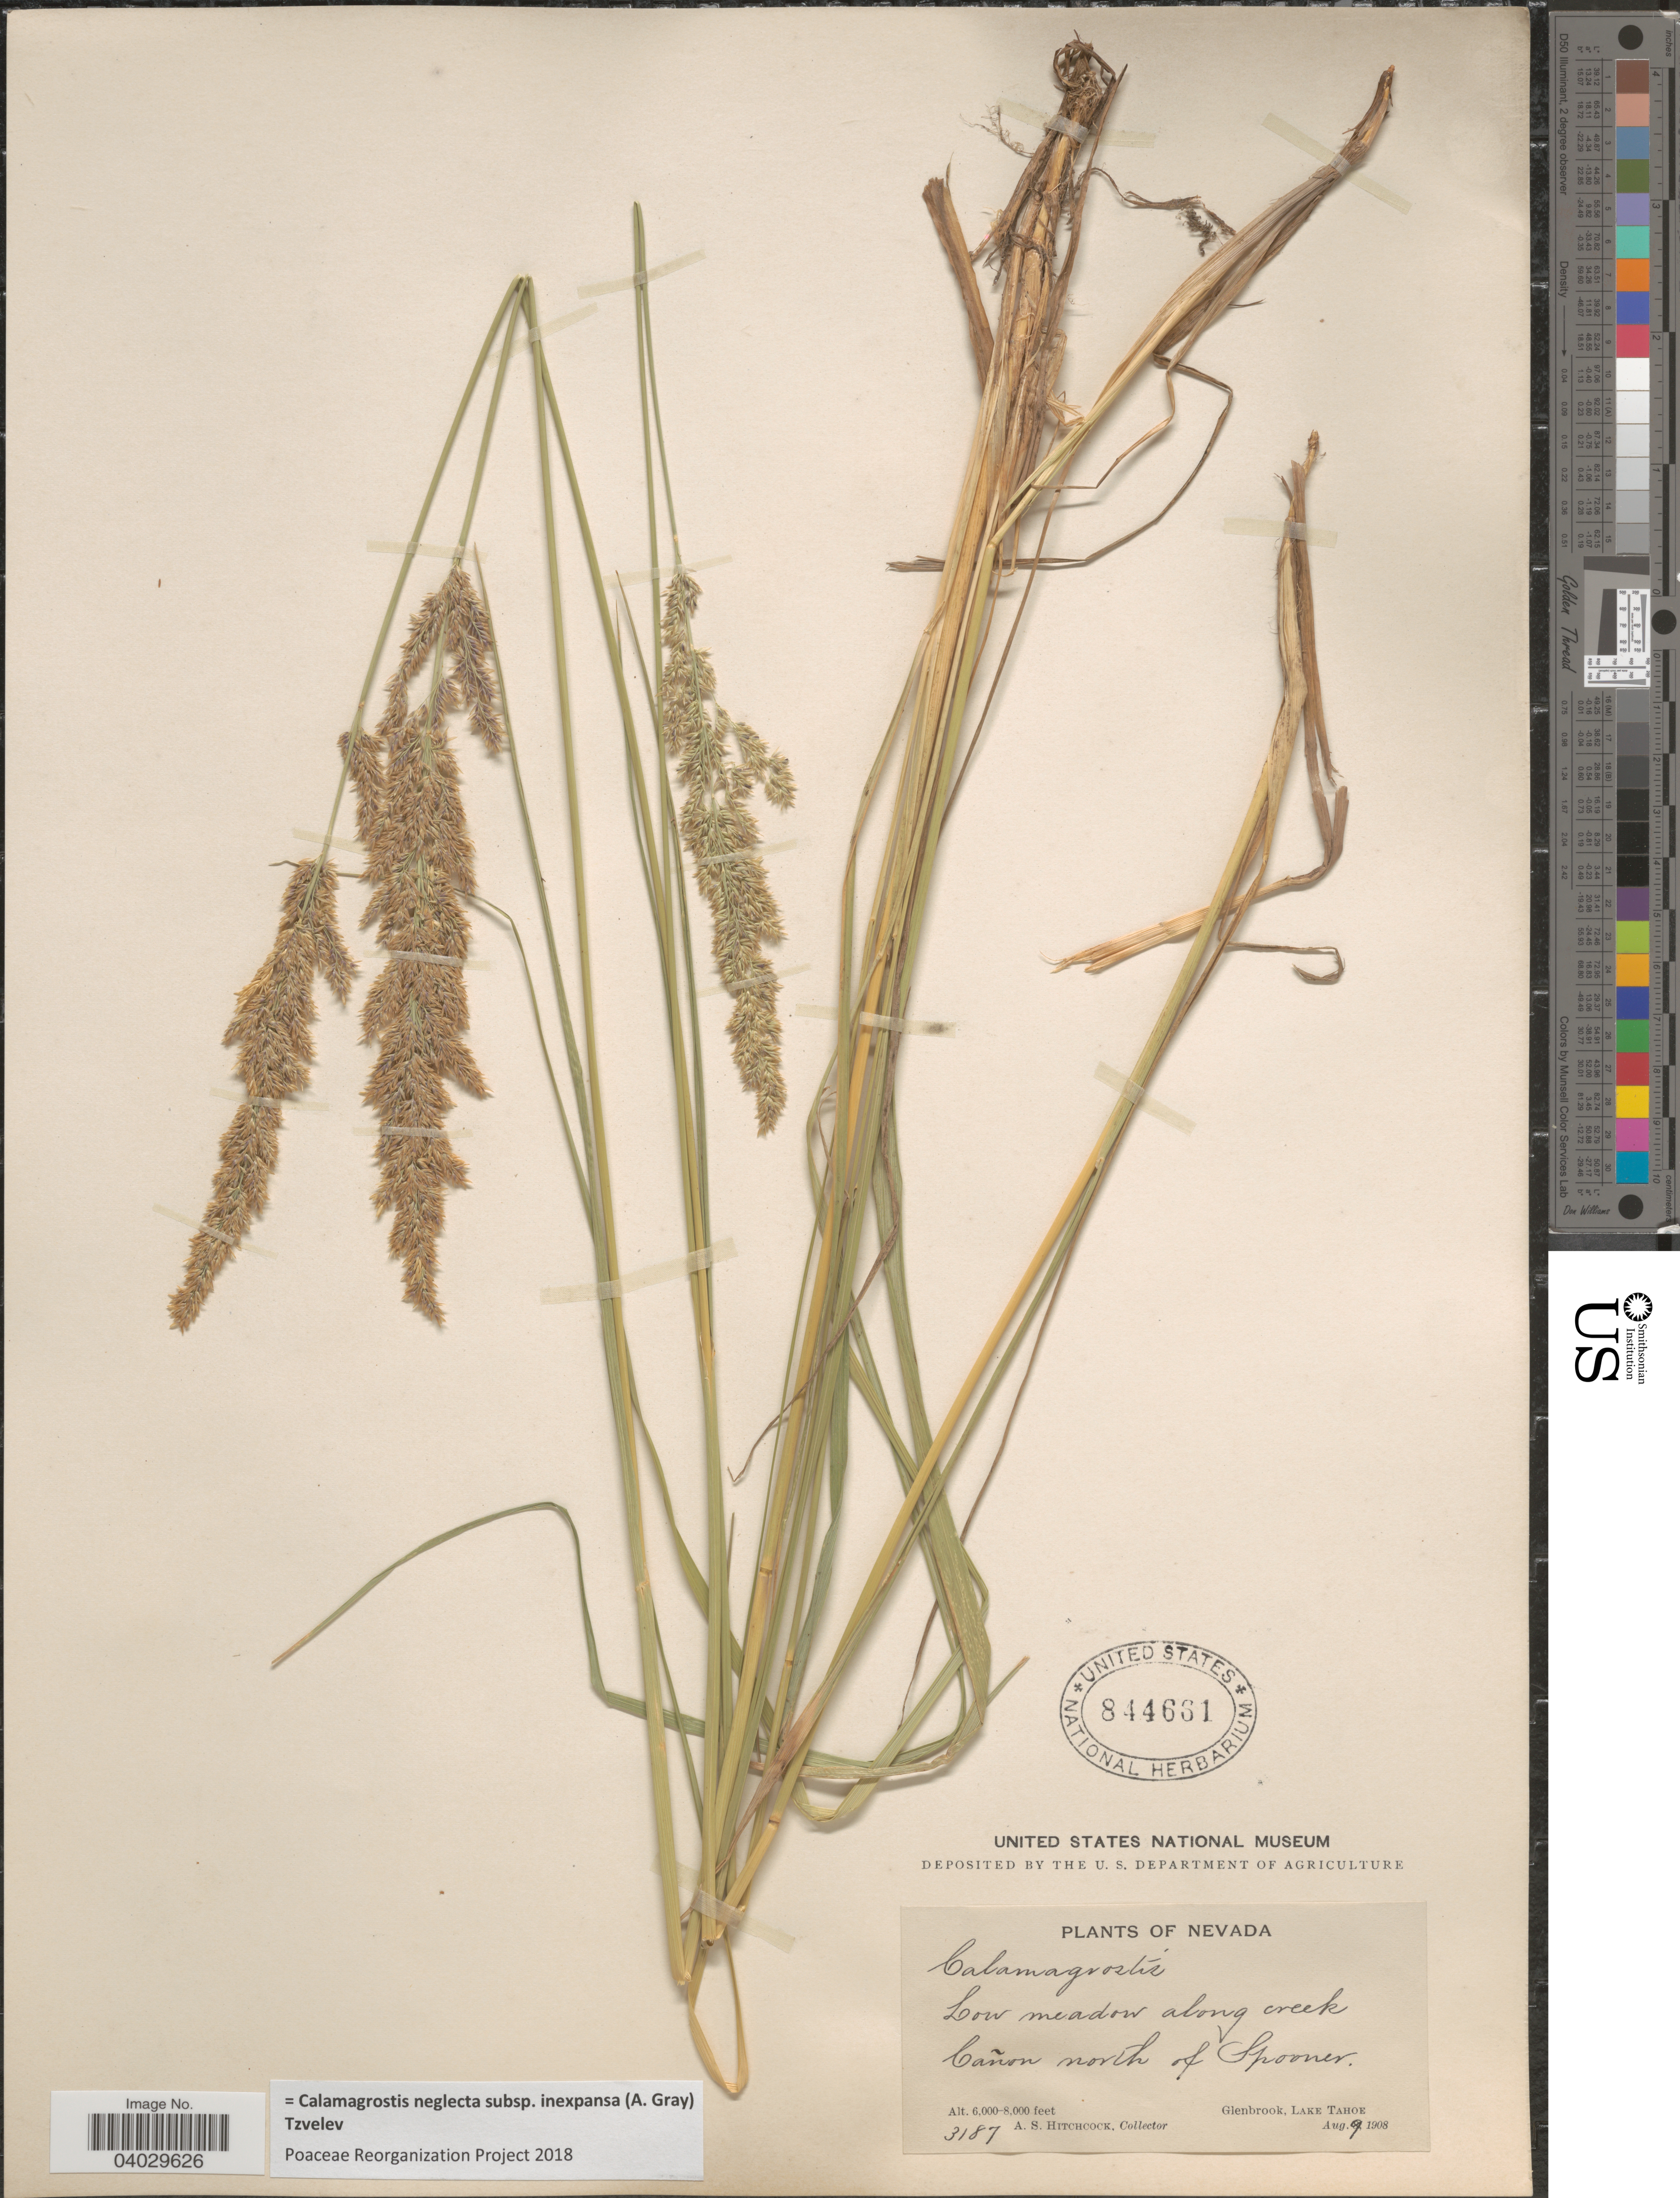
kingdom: Plantae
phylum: Tracheophyta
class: Liliopsida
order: Poales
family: Poaceae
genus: Calamagrostis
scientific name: Calamagrostis neglecta subsp. inexpansa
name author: (A. Gray) Tzvelev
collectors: A. S. Hitchcock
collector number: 3187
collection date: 1908-08-09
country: United States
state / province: Nevada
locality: Low meadow along creek Cañon north of Spooner. Glenbrook, Lake Tahoe.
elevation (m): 1829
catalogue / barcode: US 844661